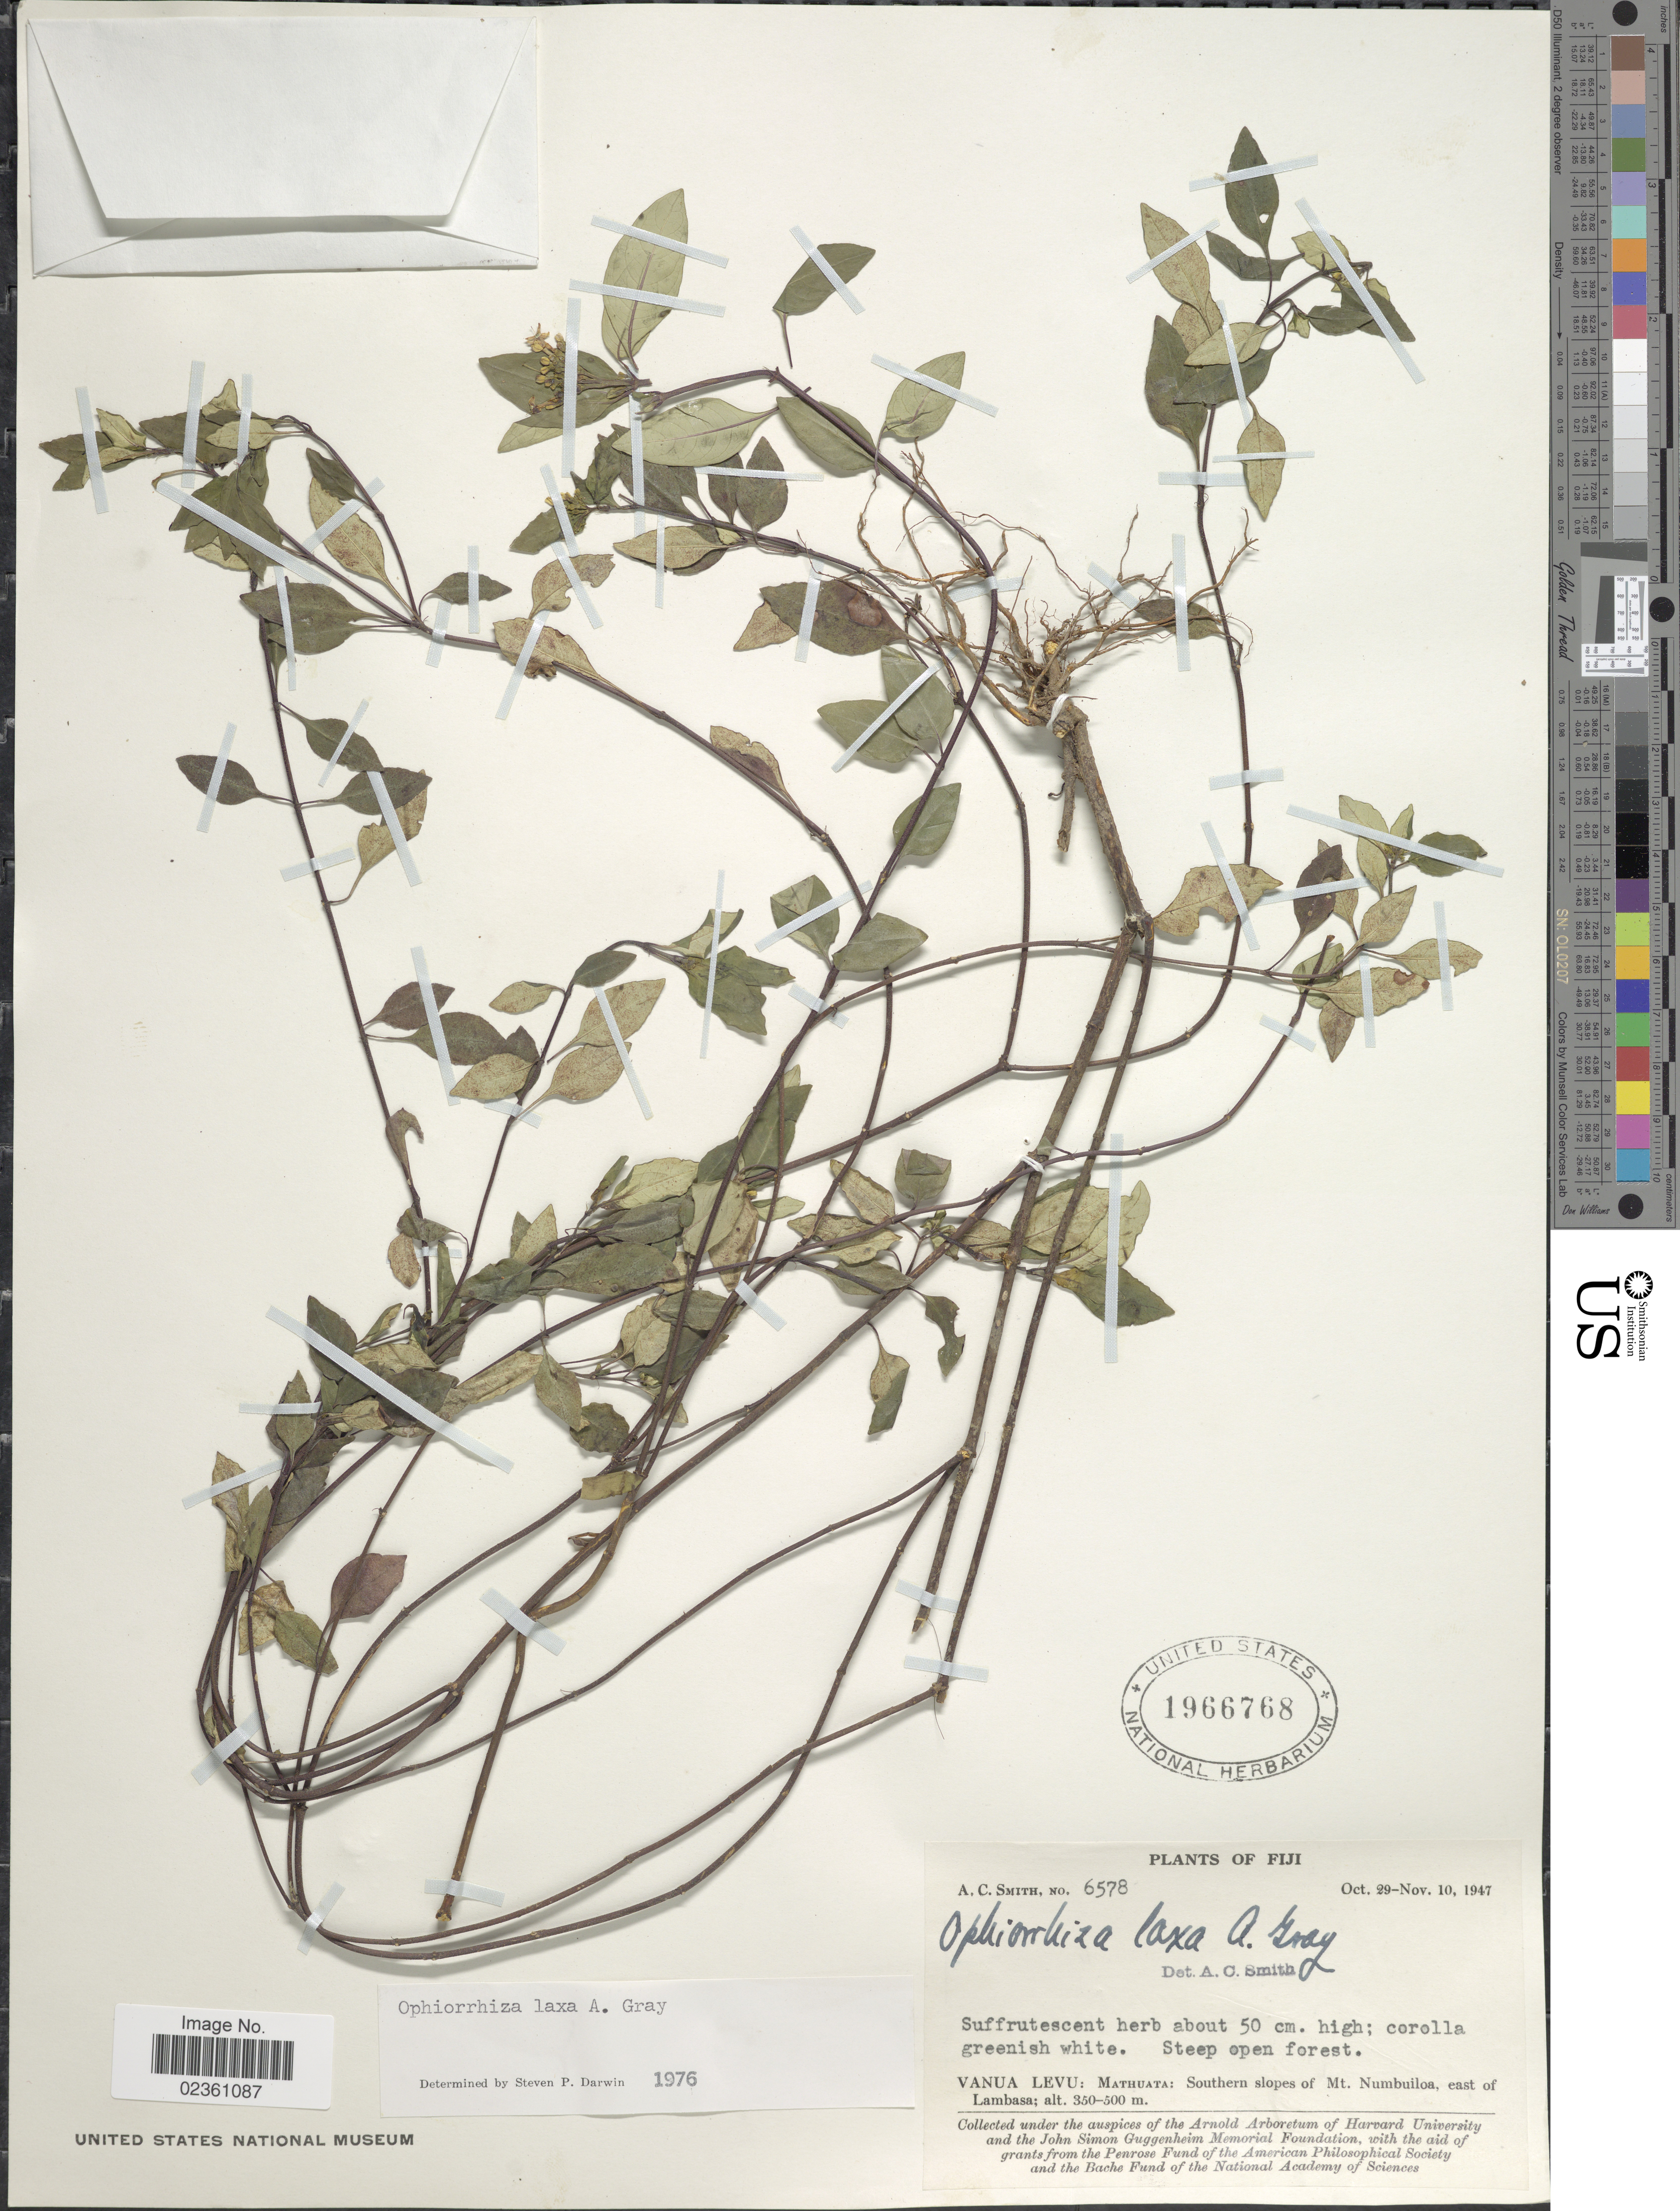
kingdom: Plantae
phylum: Tracheophyta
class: Magnoliopsida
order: Gentianales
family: Rubiaceae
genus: Ophiorrhiza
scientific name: Ophiorrhiza laxa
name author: A. Gray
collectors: A. C. Smith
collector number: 6578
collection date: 1947-10-29/1947-11-10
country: Fiji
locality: Steep open forest, Vanua Levu: Mathuata: Southern slopes of Mt Numbuiloa, east of Lambasa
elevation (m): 350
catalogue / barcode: US 1966768